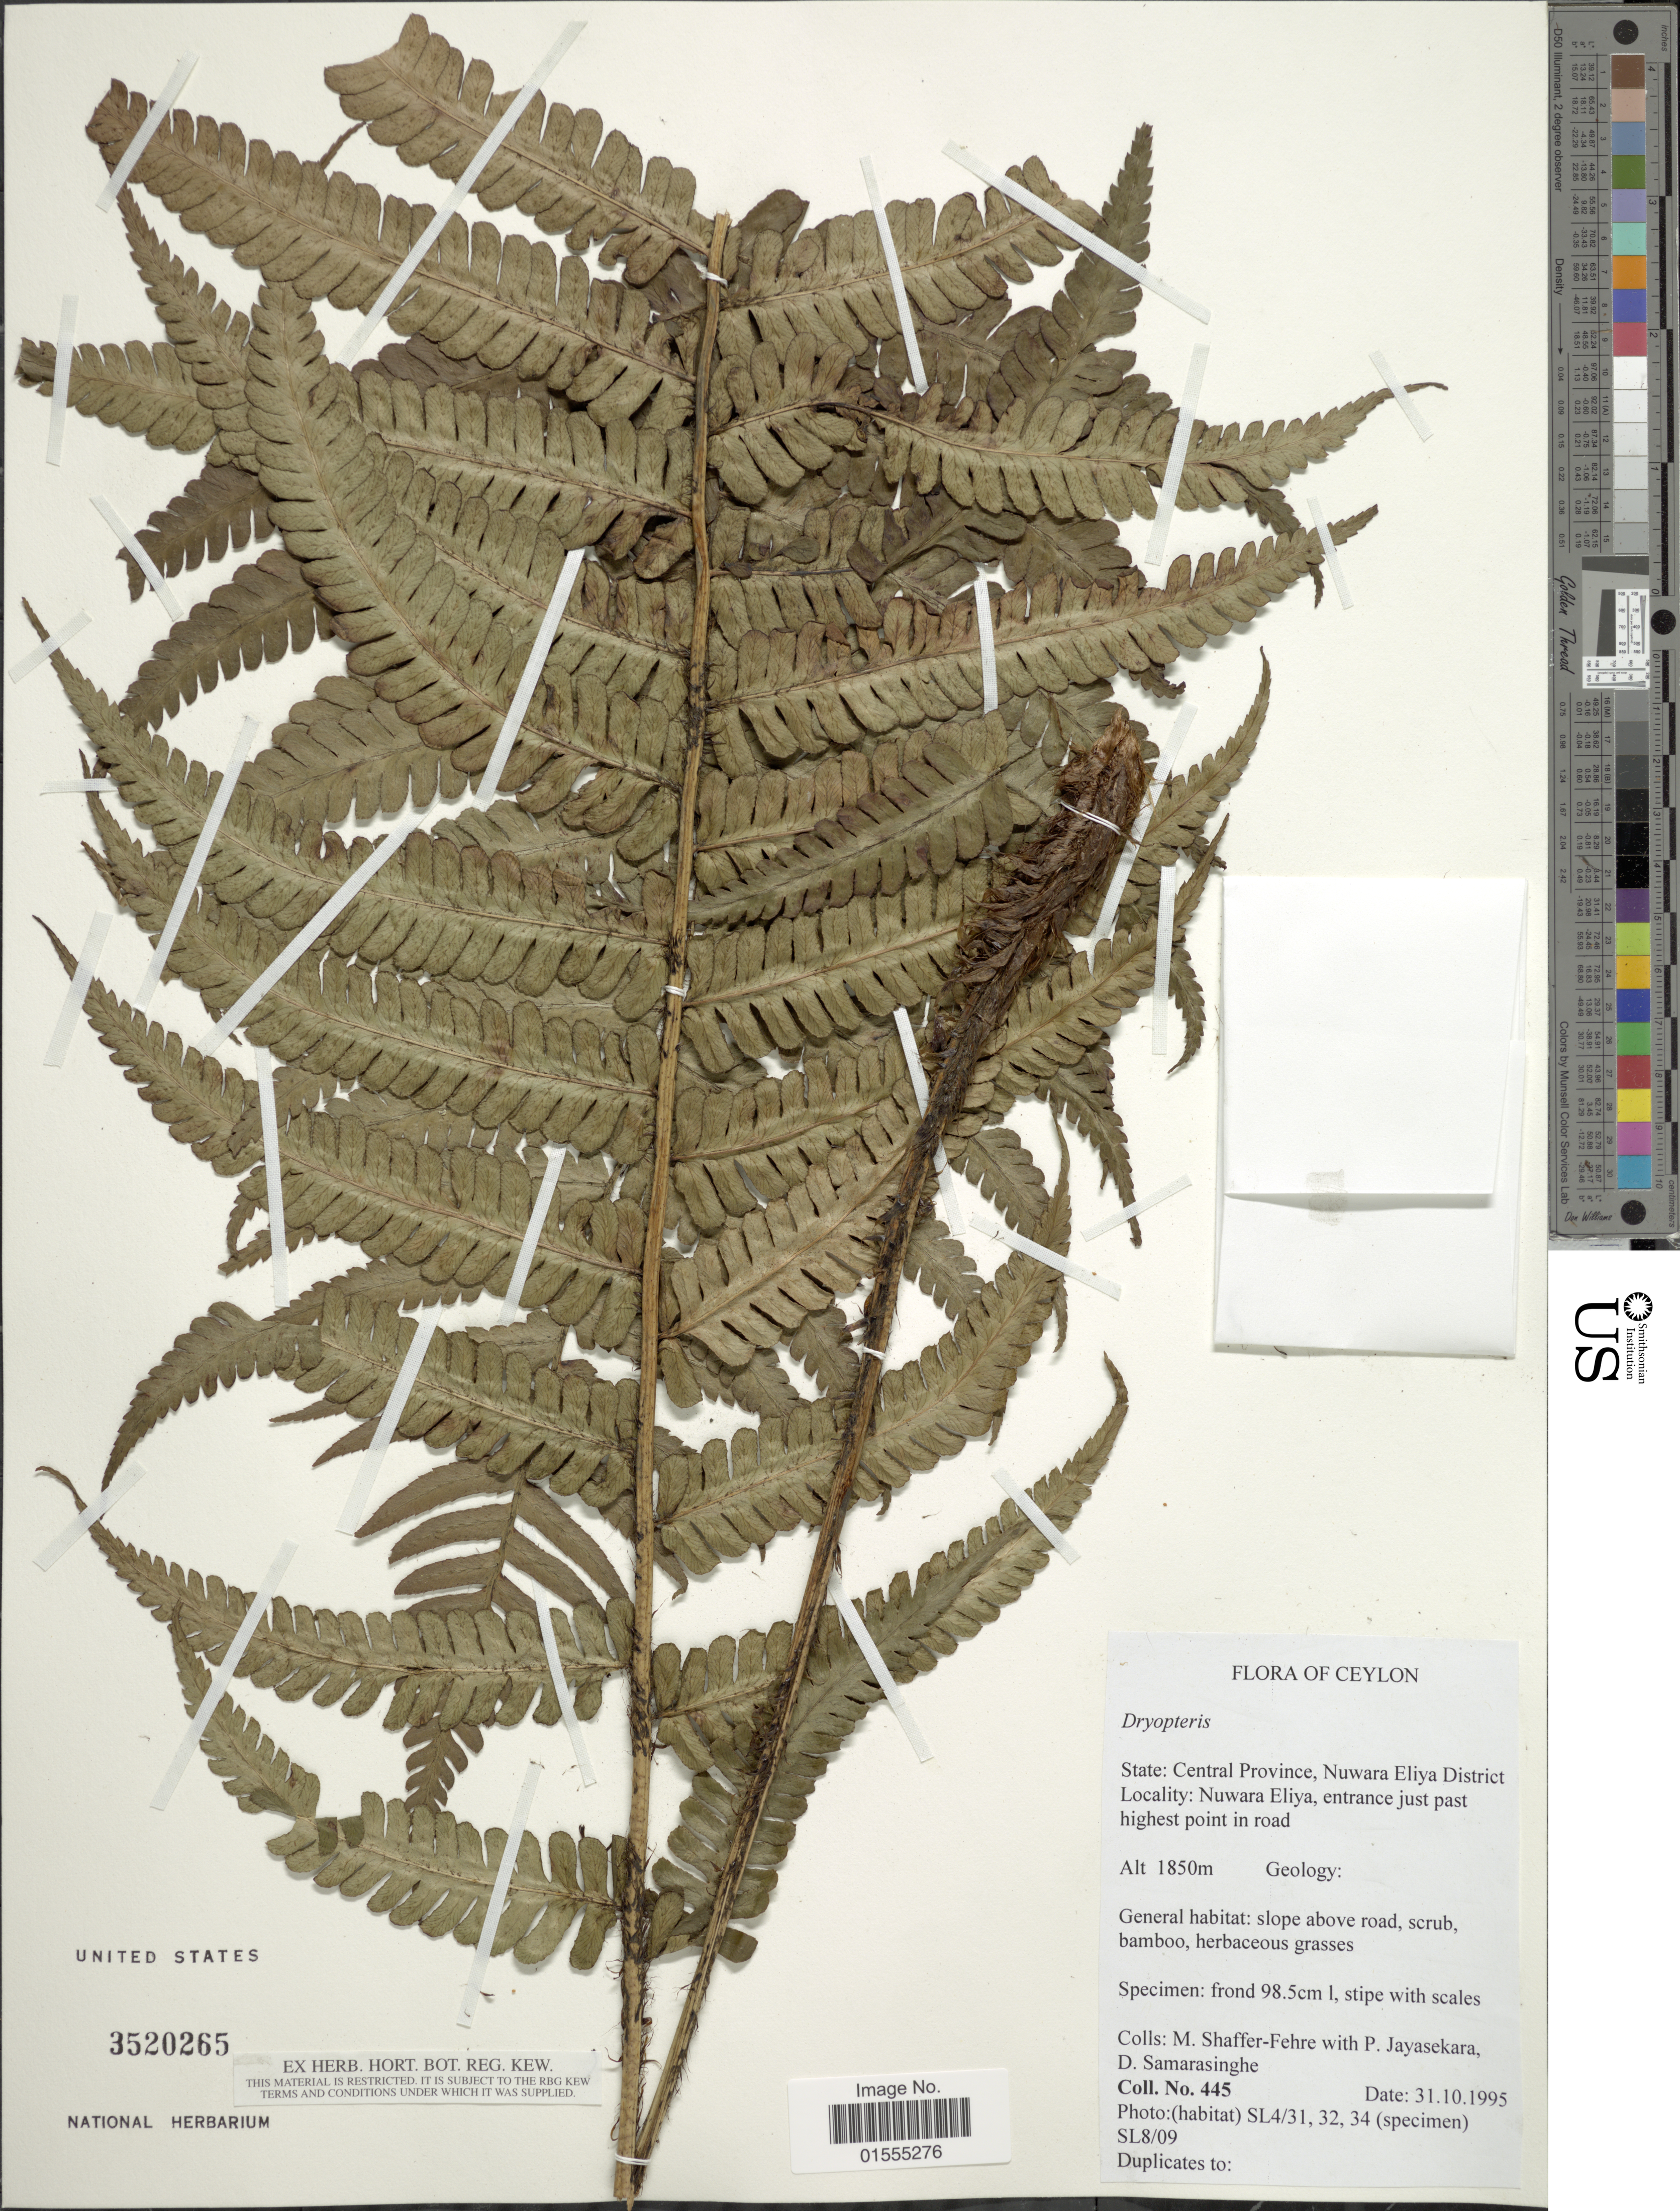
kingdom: Plantae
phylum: Tracheophyta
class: Polypodiopsida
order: Polypodiales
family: Dryopteridaceae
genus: Dryopteris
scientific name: Dryopteris sp.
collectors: M. Shaffer-Fehre, P. Jayasekera & D. Samarasinghe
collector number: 445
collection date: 1995-10-31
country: Sri Lanka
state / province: Central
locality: Nuwara Elita District, Nuwara Eliya, entrance just past highest point in road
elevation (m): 1850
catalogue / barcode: US 3520265